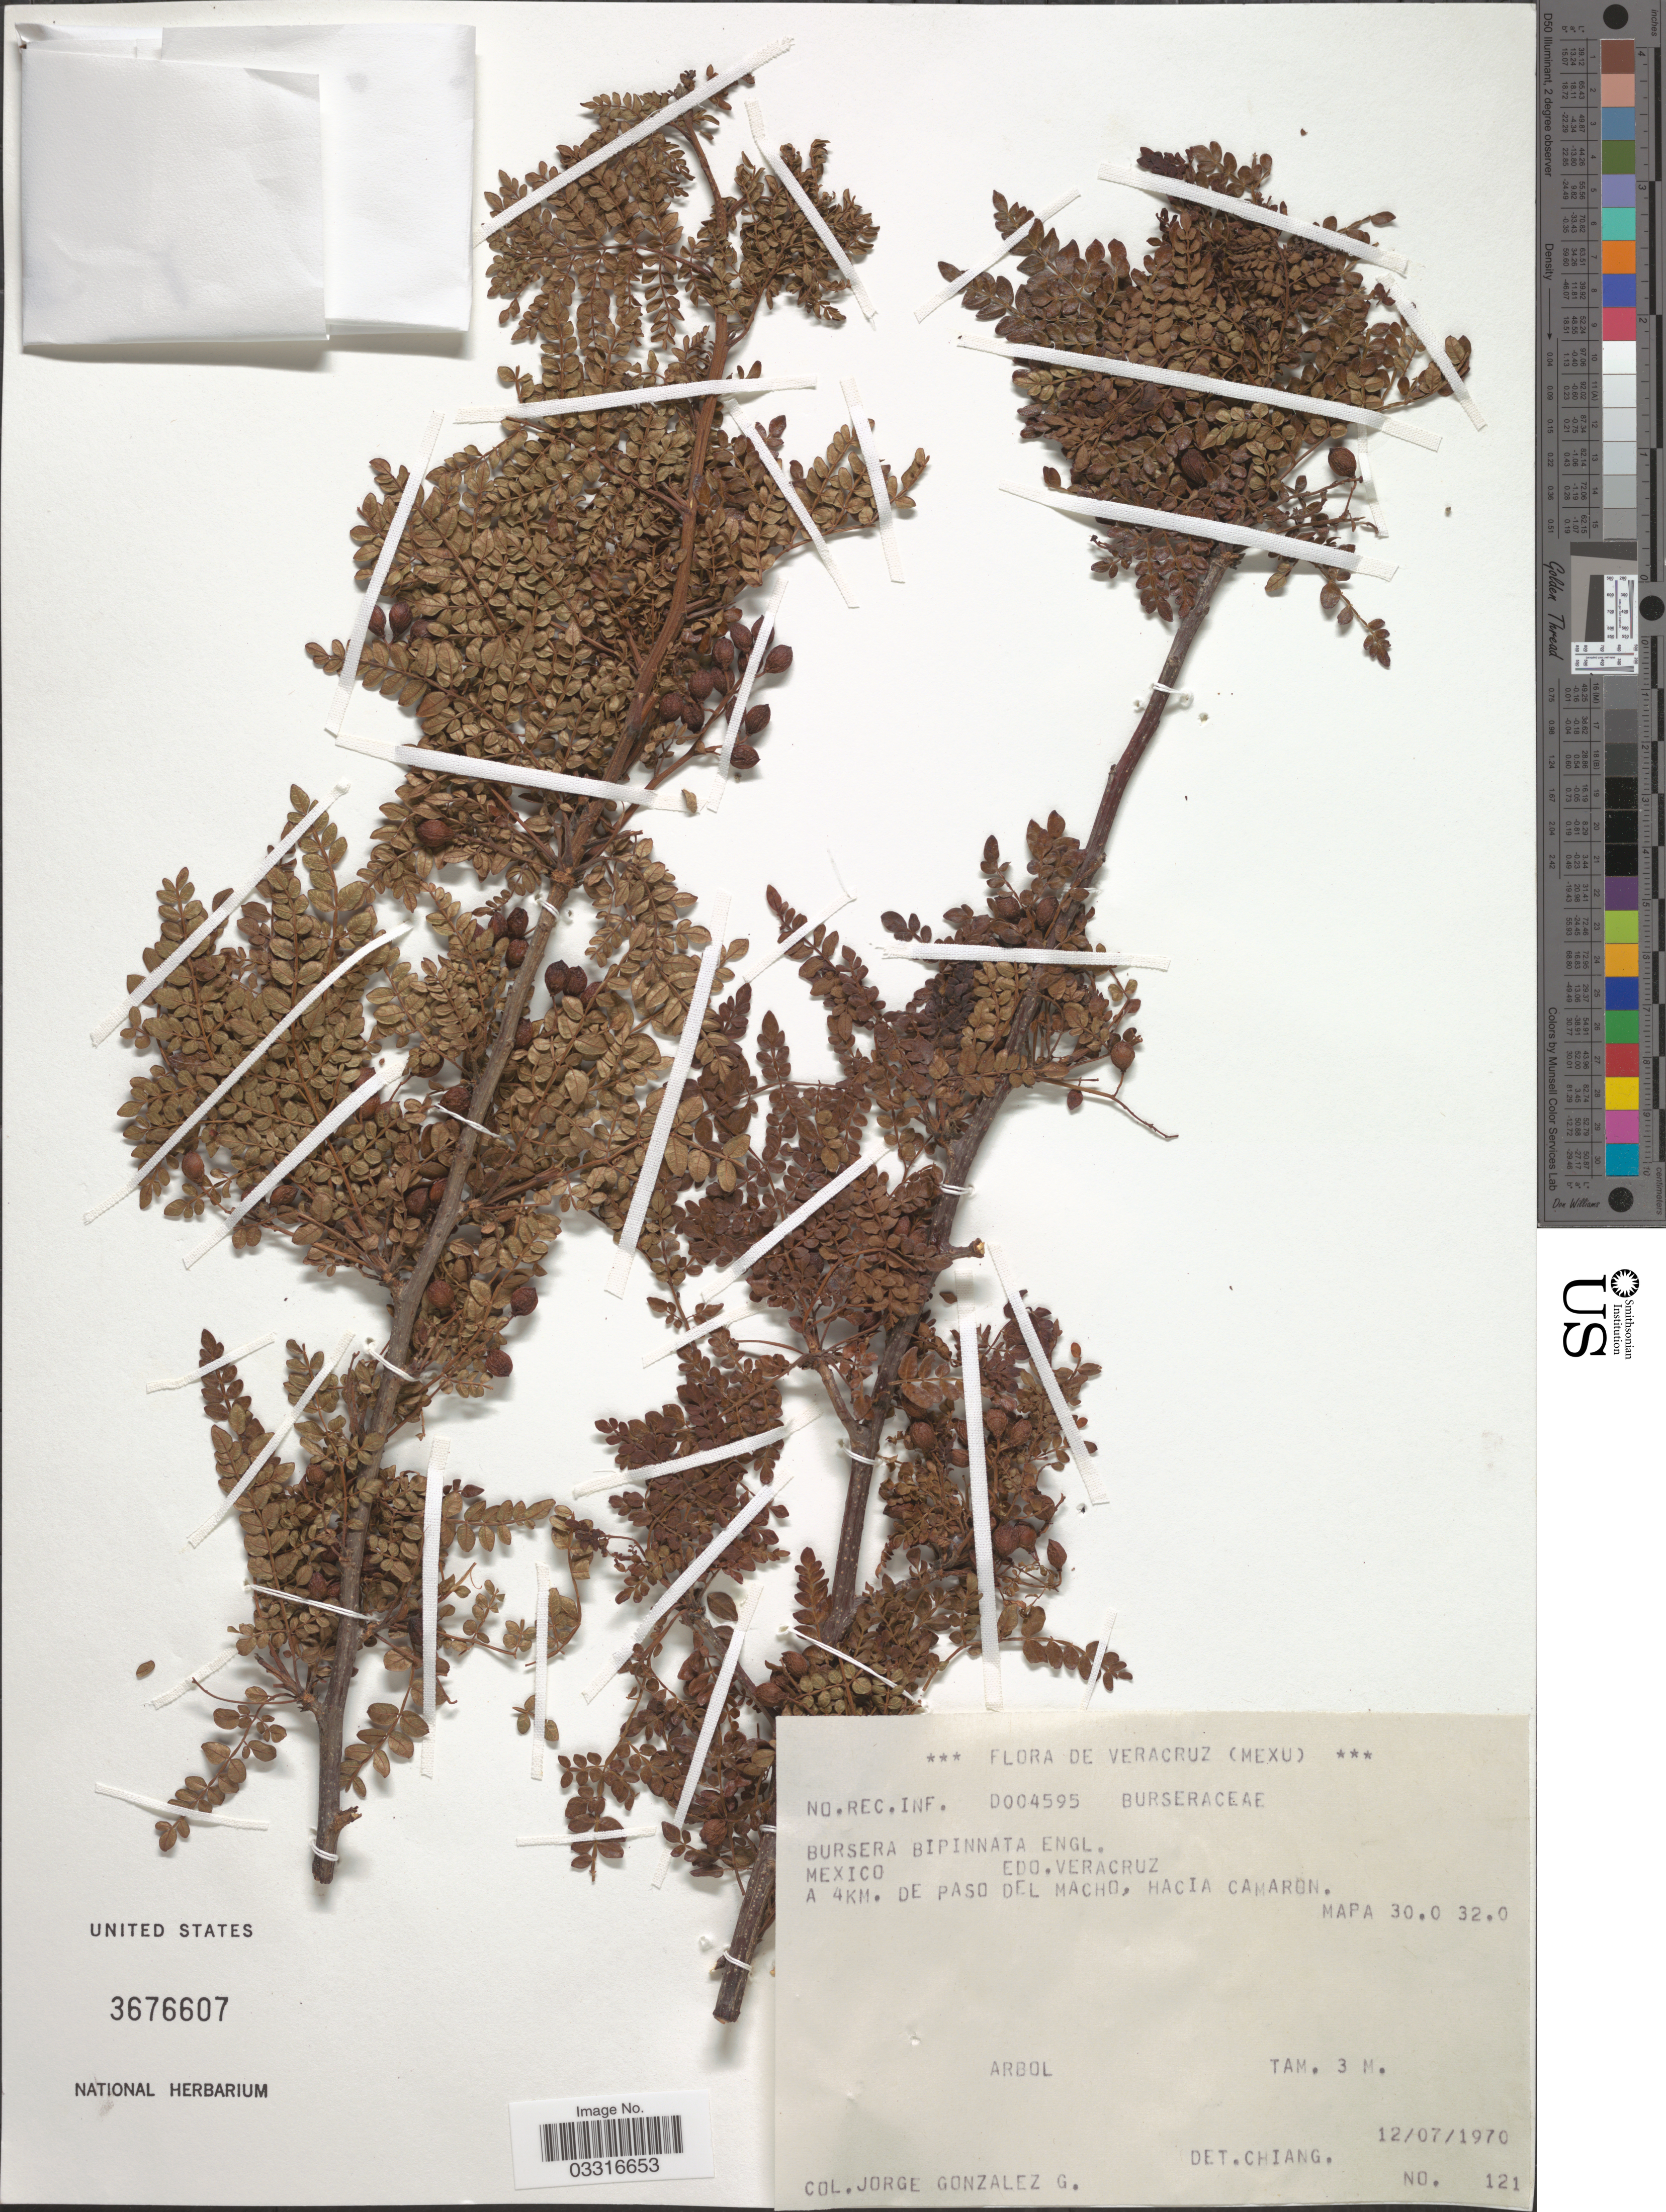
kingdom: Plantae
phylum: Tracheophyta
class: Magnoliopsida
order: Sapindales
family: Burseraceae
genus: Bursera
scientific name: Bursera bipinnata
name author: Engl.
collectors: J. González G.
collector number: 121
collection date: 1970-07-12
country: Mexico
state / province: Veracruz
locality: Veracruz, A 4km. de Paso del Macho, Hacia Camaron. Mapa 30.0 32.0.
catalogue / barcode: US 3676607